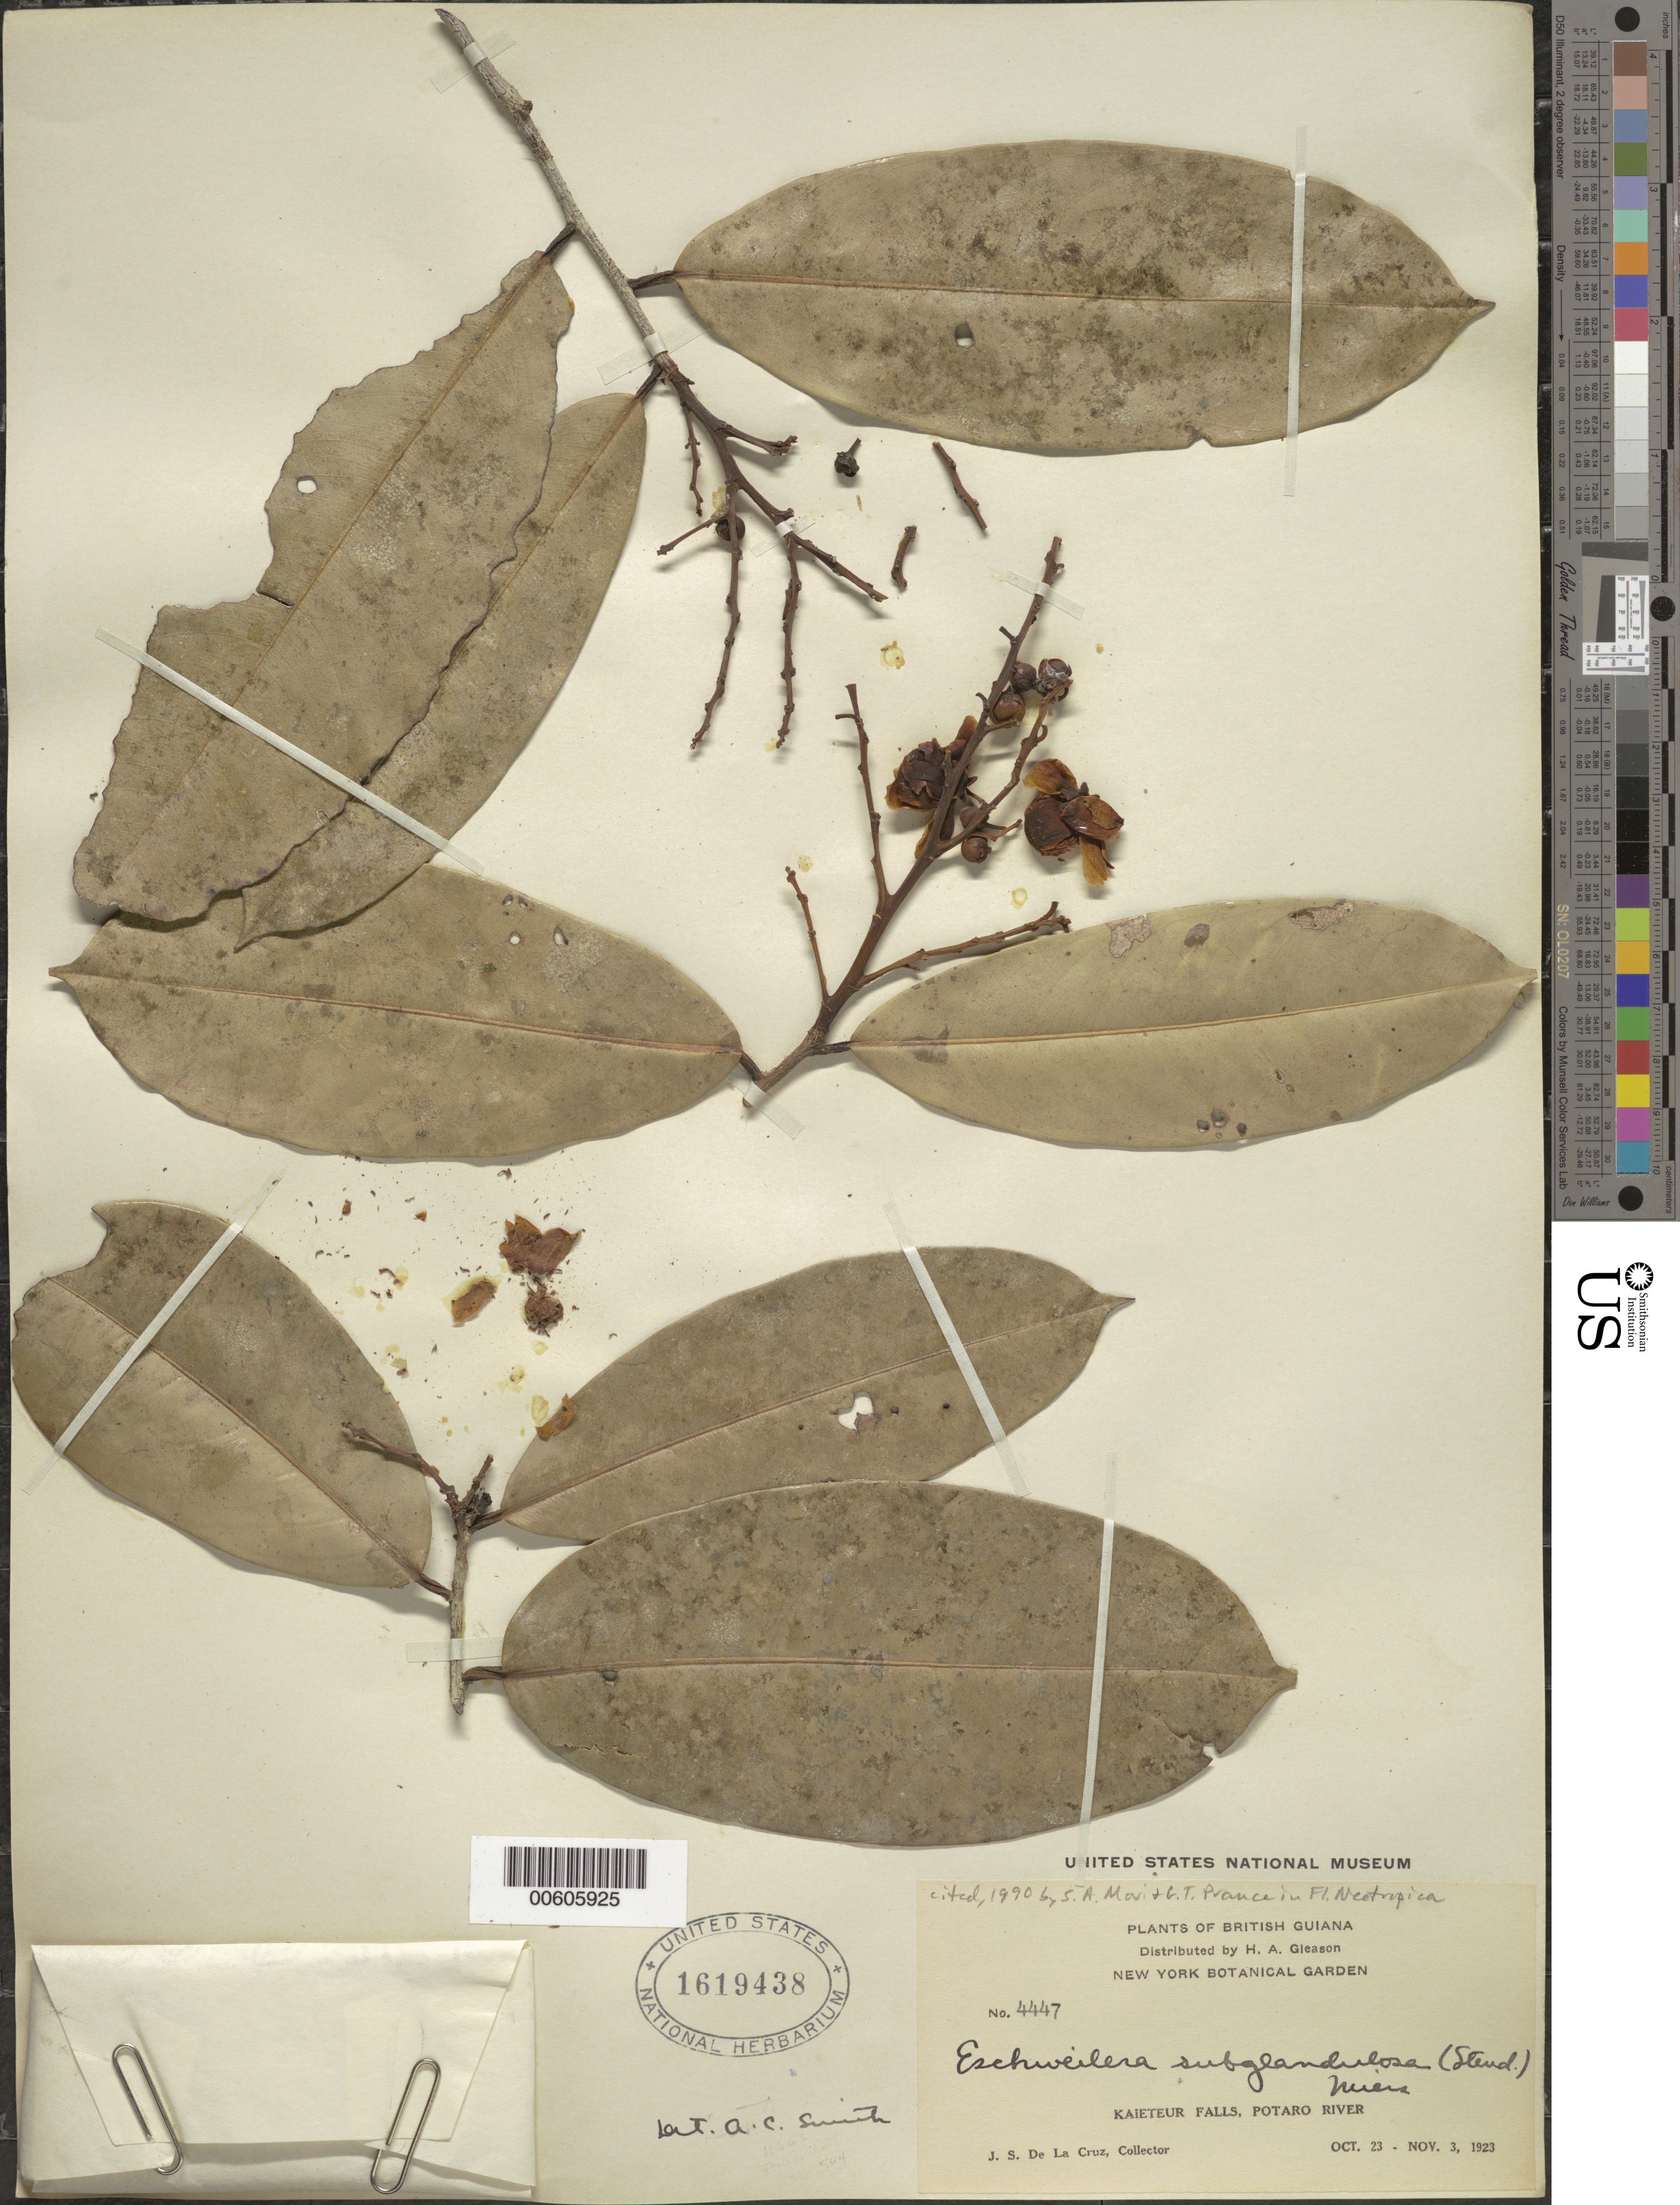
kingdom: Plantae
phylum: Tracheophyta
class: Magnoliopsida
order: Ericales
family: Lecythidaceae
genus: Eschweilera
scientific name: Eschweilera subglandulosa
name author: (Steud. ex Berg) Miers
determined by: Mori, Scott A.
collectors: J. S. de la Cruz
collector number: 4447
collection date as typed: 23-Oct-23 to 3-Nov-23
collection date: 1923-10-23/1923-11-03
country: Guyana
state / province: Potaro-Siparuni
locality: Kaieteur Falls, Potaro R.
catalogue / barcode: US 1619438